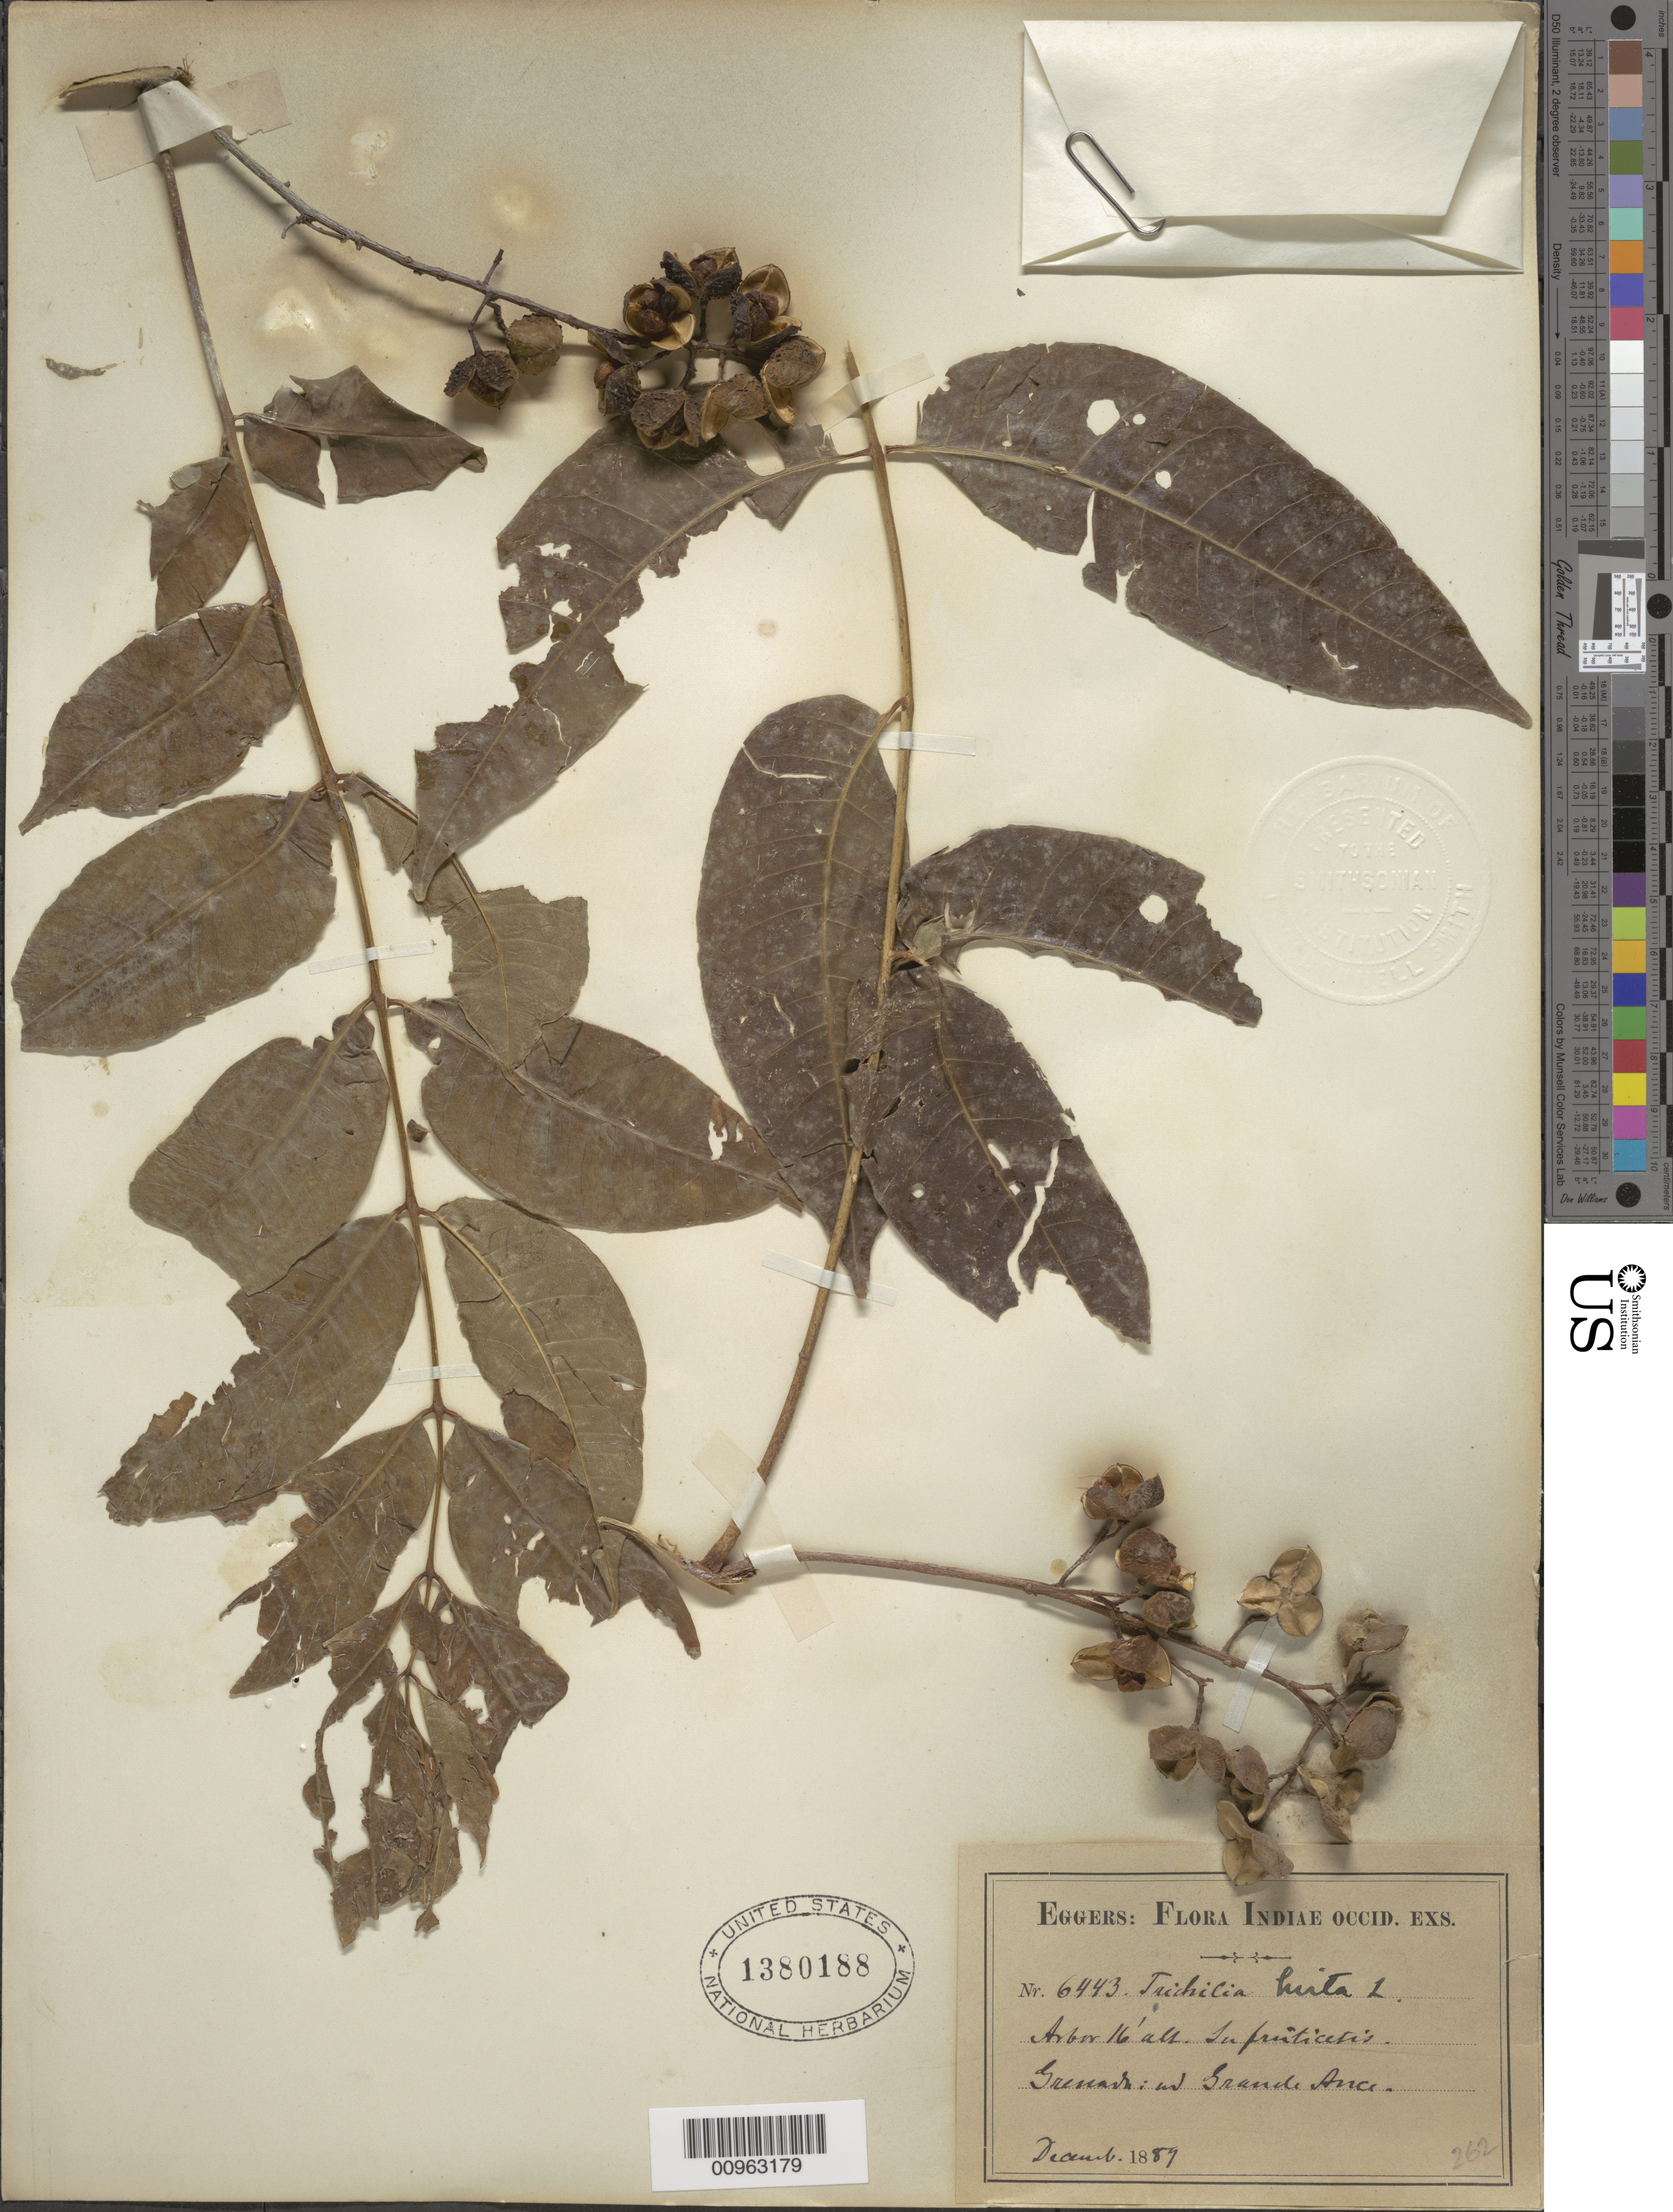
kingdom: Plantae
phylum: Tracheophyta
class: Magnoliopsida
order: Sapindales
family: Meliaceae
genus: Trichilia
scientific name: Trichilia hirta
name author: L.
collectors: H. F. A. von Eggers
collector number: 6443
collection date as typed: Dec 1889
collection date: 1889-12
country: Grenada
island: Grenada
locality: Ad Grande "Anci"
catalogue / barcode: US 1380188